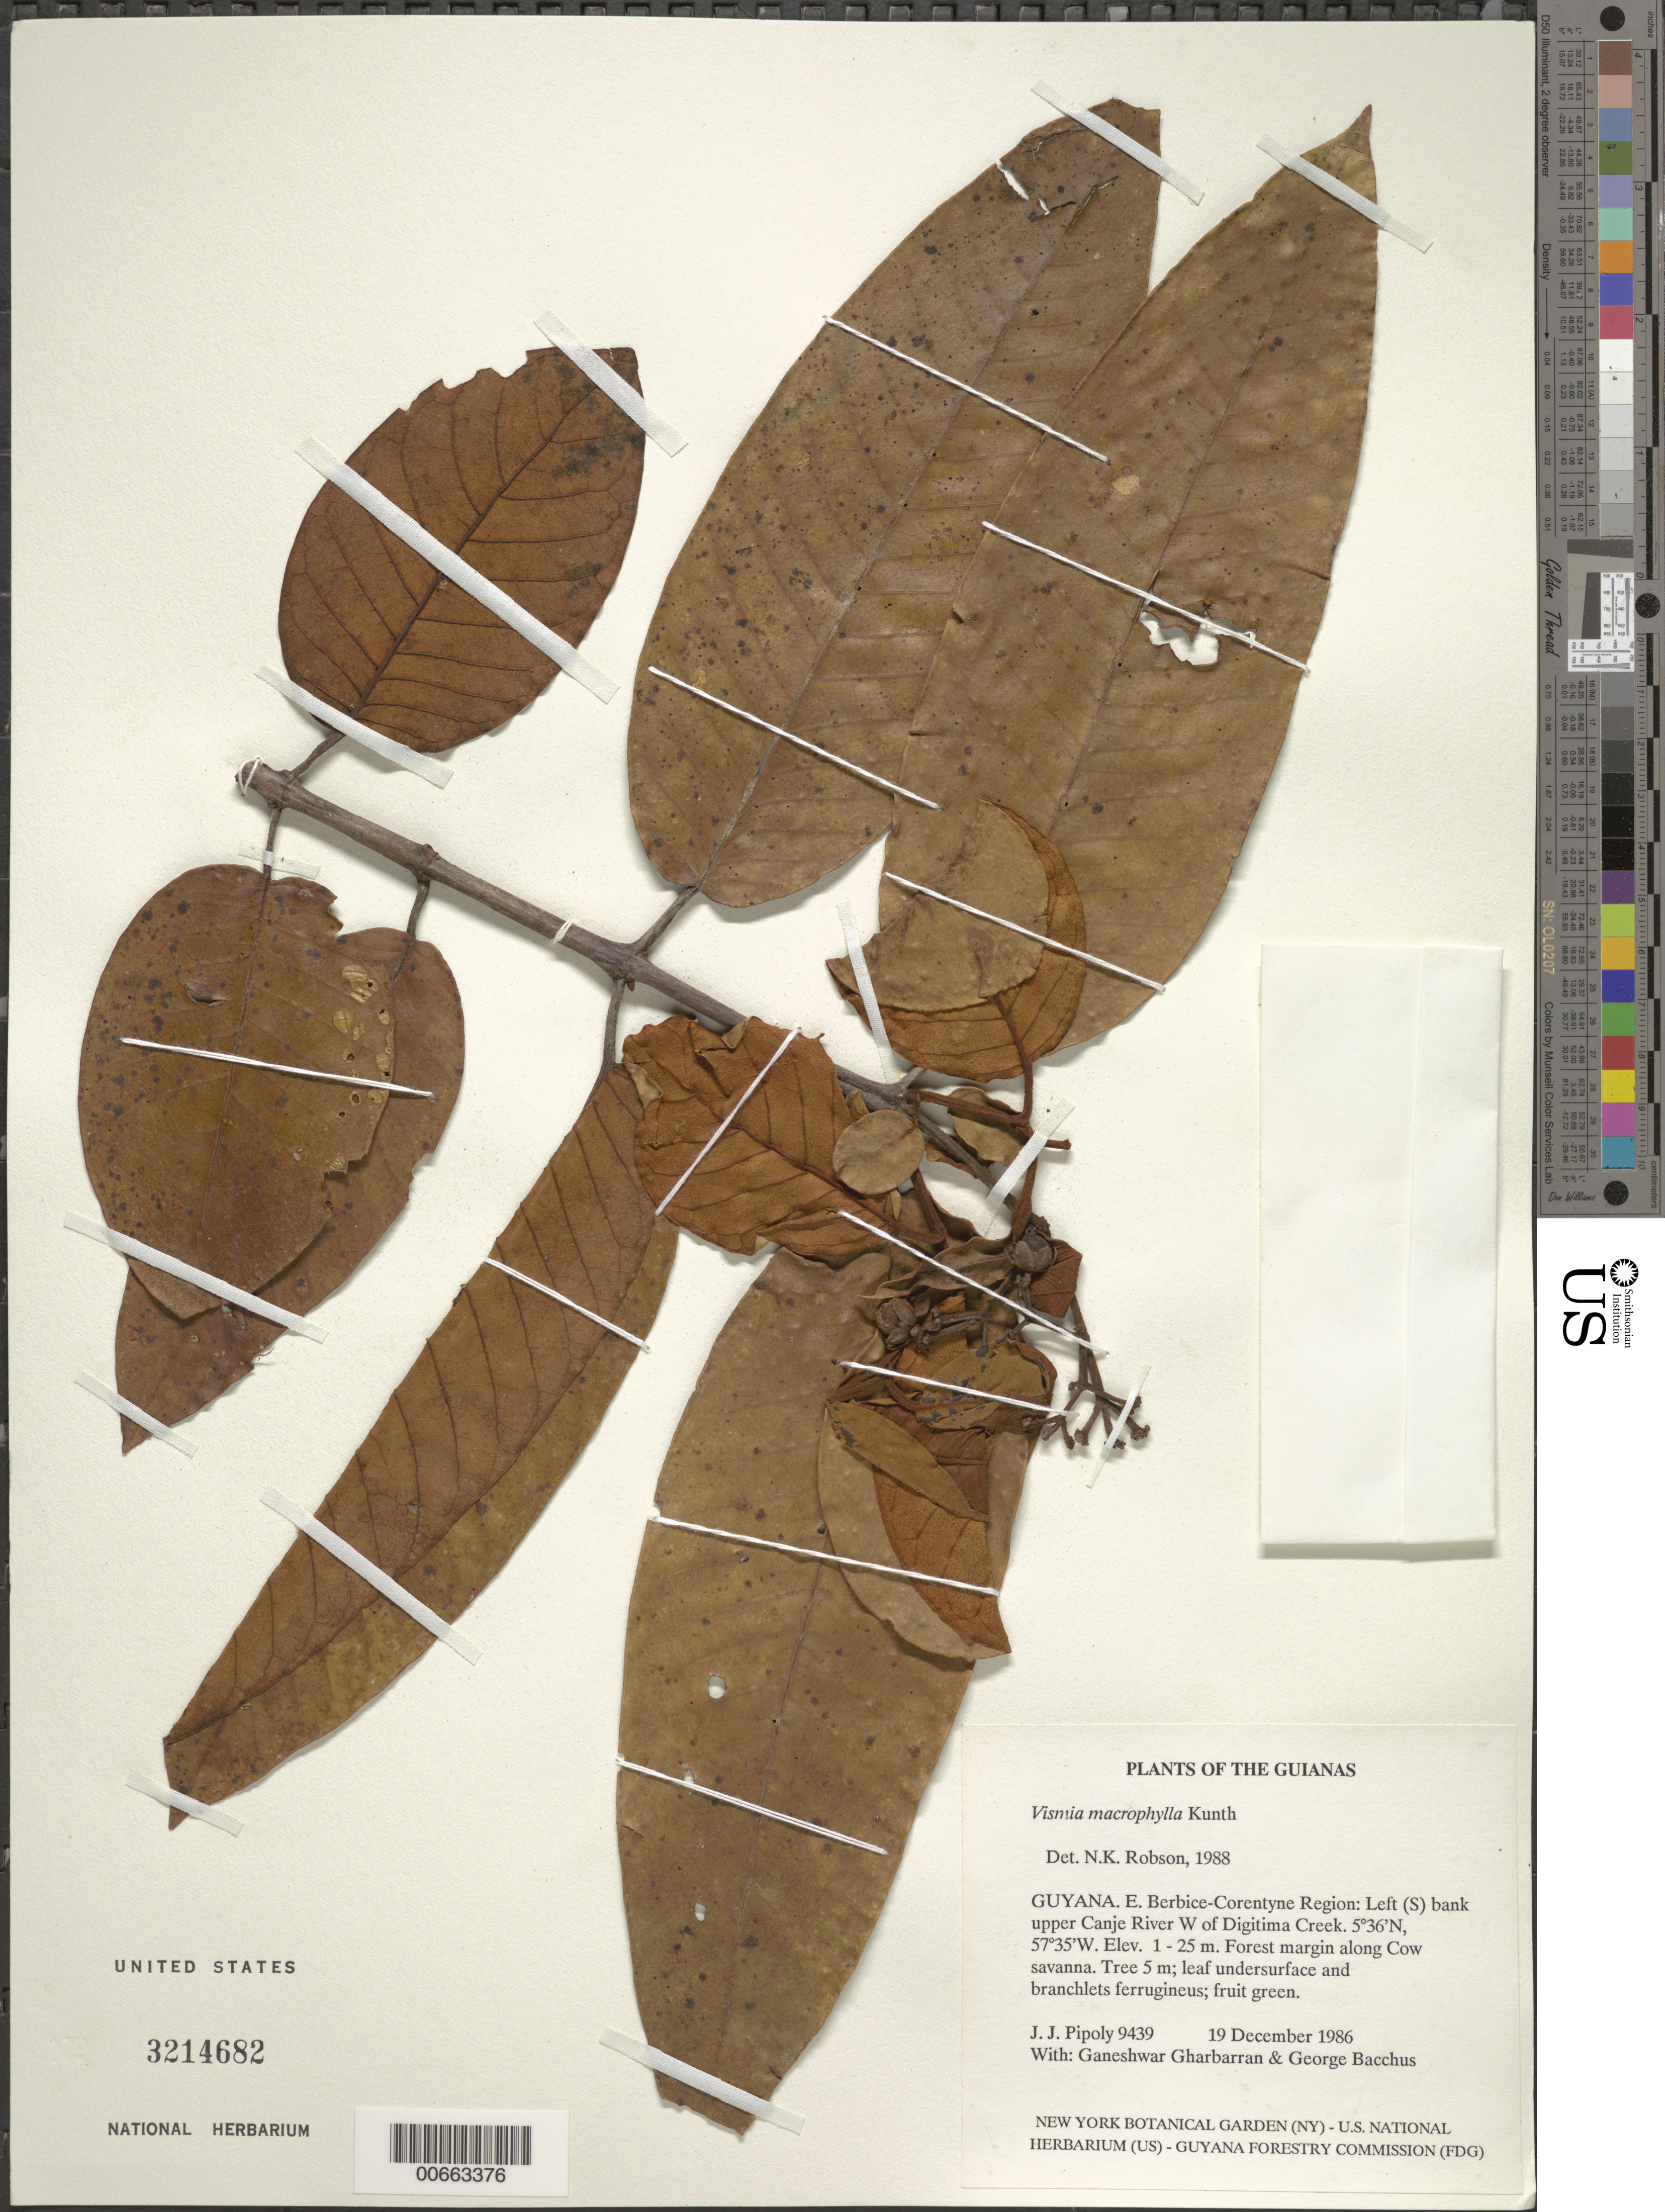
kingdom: Plantae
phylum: Tracheophyta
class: Magnoliopsida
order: Malpighiales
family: Hypericaceae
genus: Vismia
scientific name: Vismia macrophylla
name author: Kunth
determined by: Robson, Norman K. B.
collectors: J. J. Pipoly, G. Gharbarran & G. Bacchus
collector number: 9439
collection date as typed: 19 December 1986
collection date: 1986-12-19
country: Guyana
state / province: E. Berbice-Corentyne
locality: Left (S) bank upper Canje River W of Digitima Creek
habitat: Forest margin along Cow savanna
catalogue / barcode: US 3214682